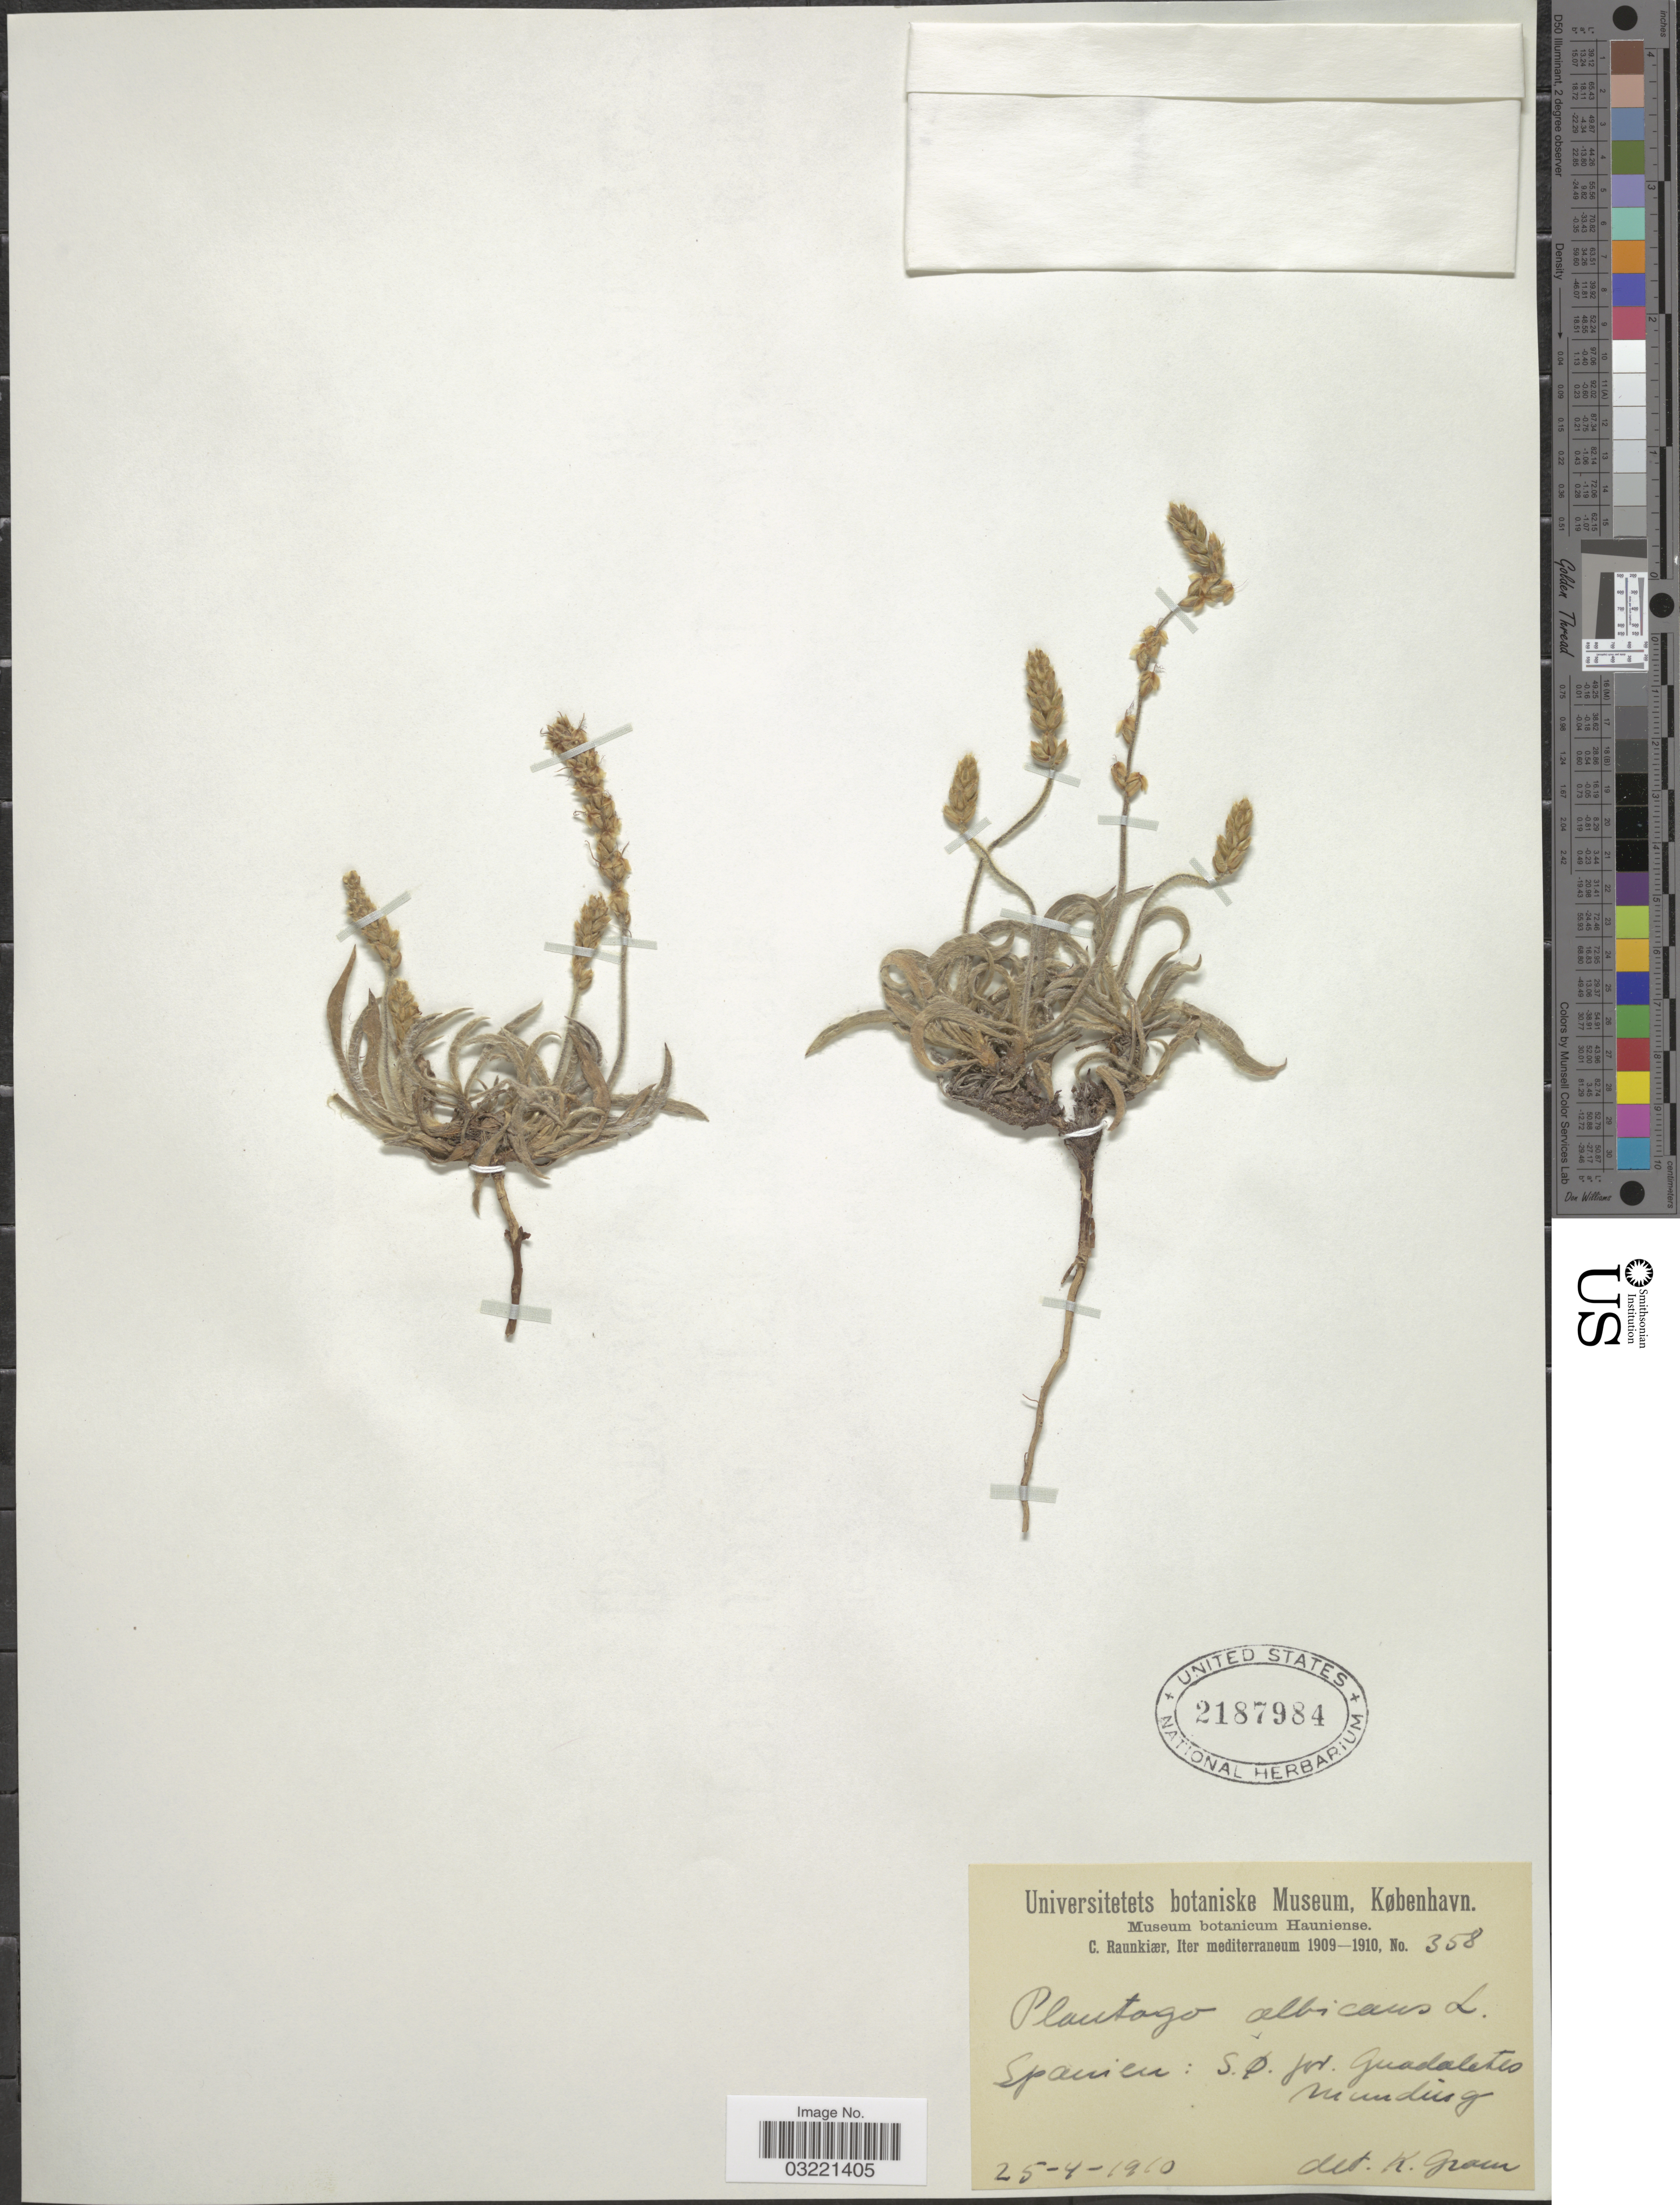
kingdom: Plantae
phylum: Tracheophyta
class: Magnoliopsida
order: Lamiales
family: Plantaginaceae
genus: Plantago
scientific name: Plantago albicans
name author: L.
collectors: C. Raunkiær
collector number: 358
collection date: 1910-04-25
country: Spain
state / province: Andalucia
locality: Guadalete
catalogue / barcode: US 2187984